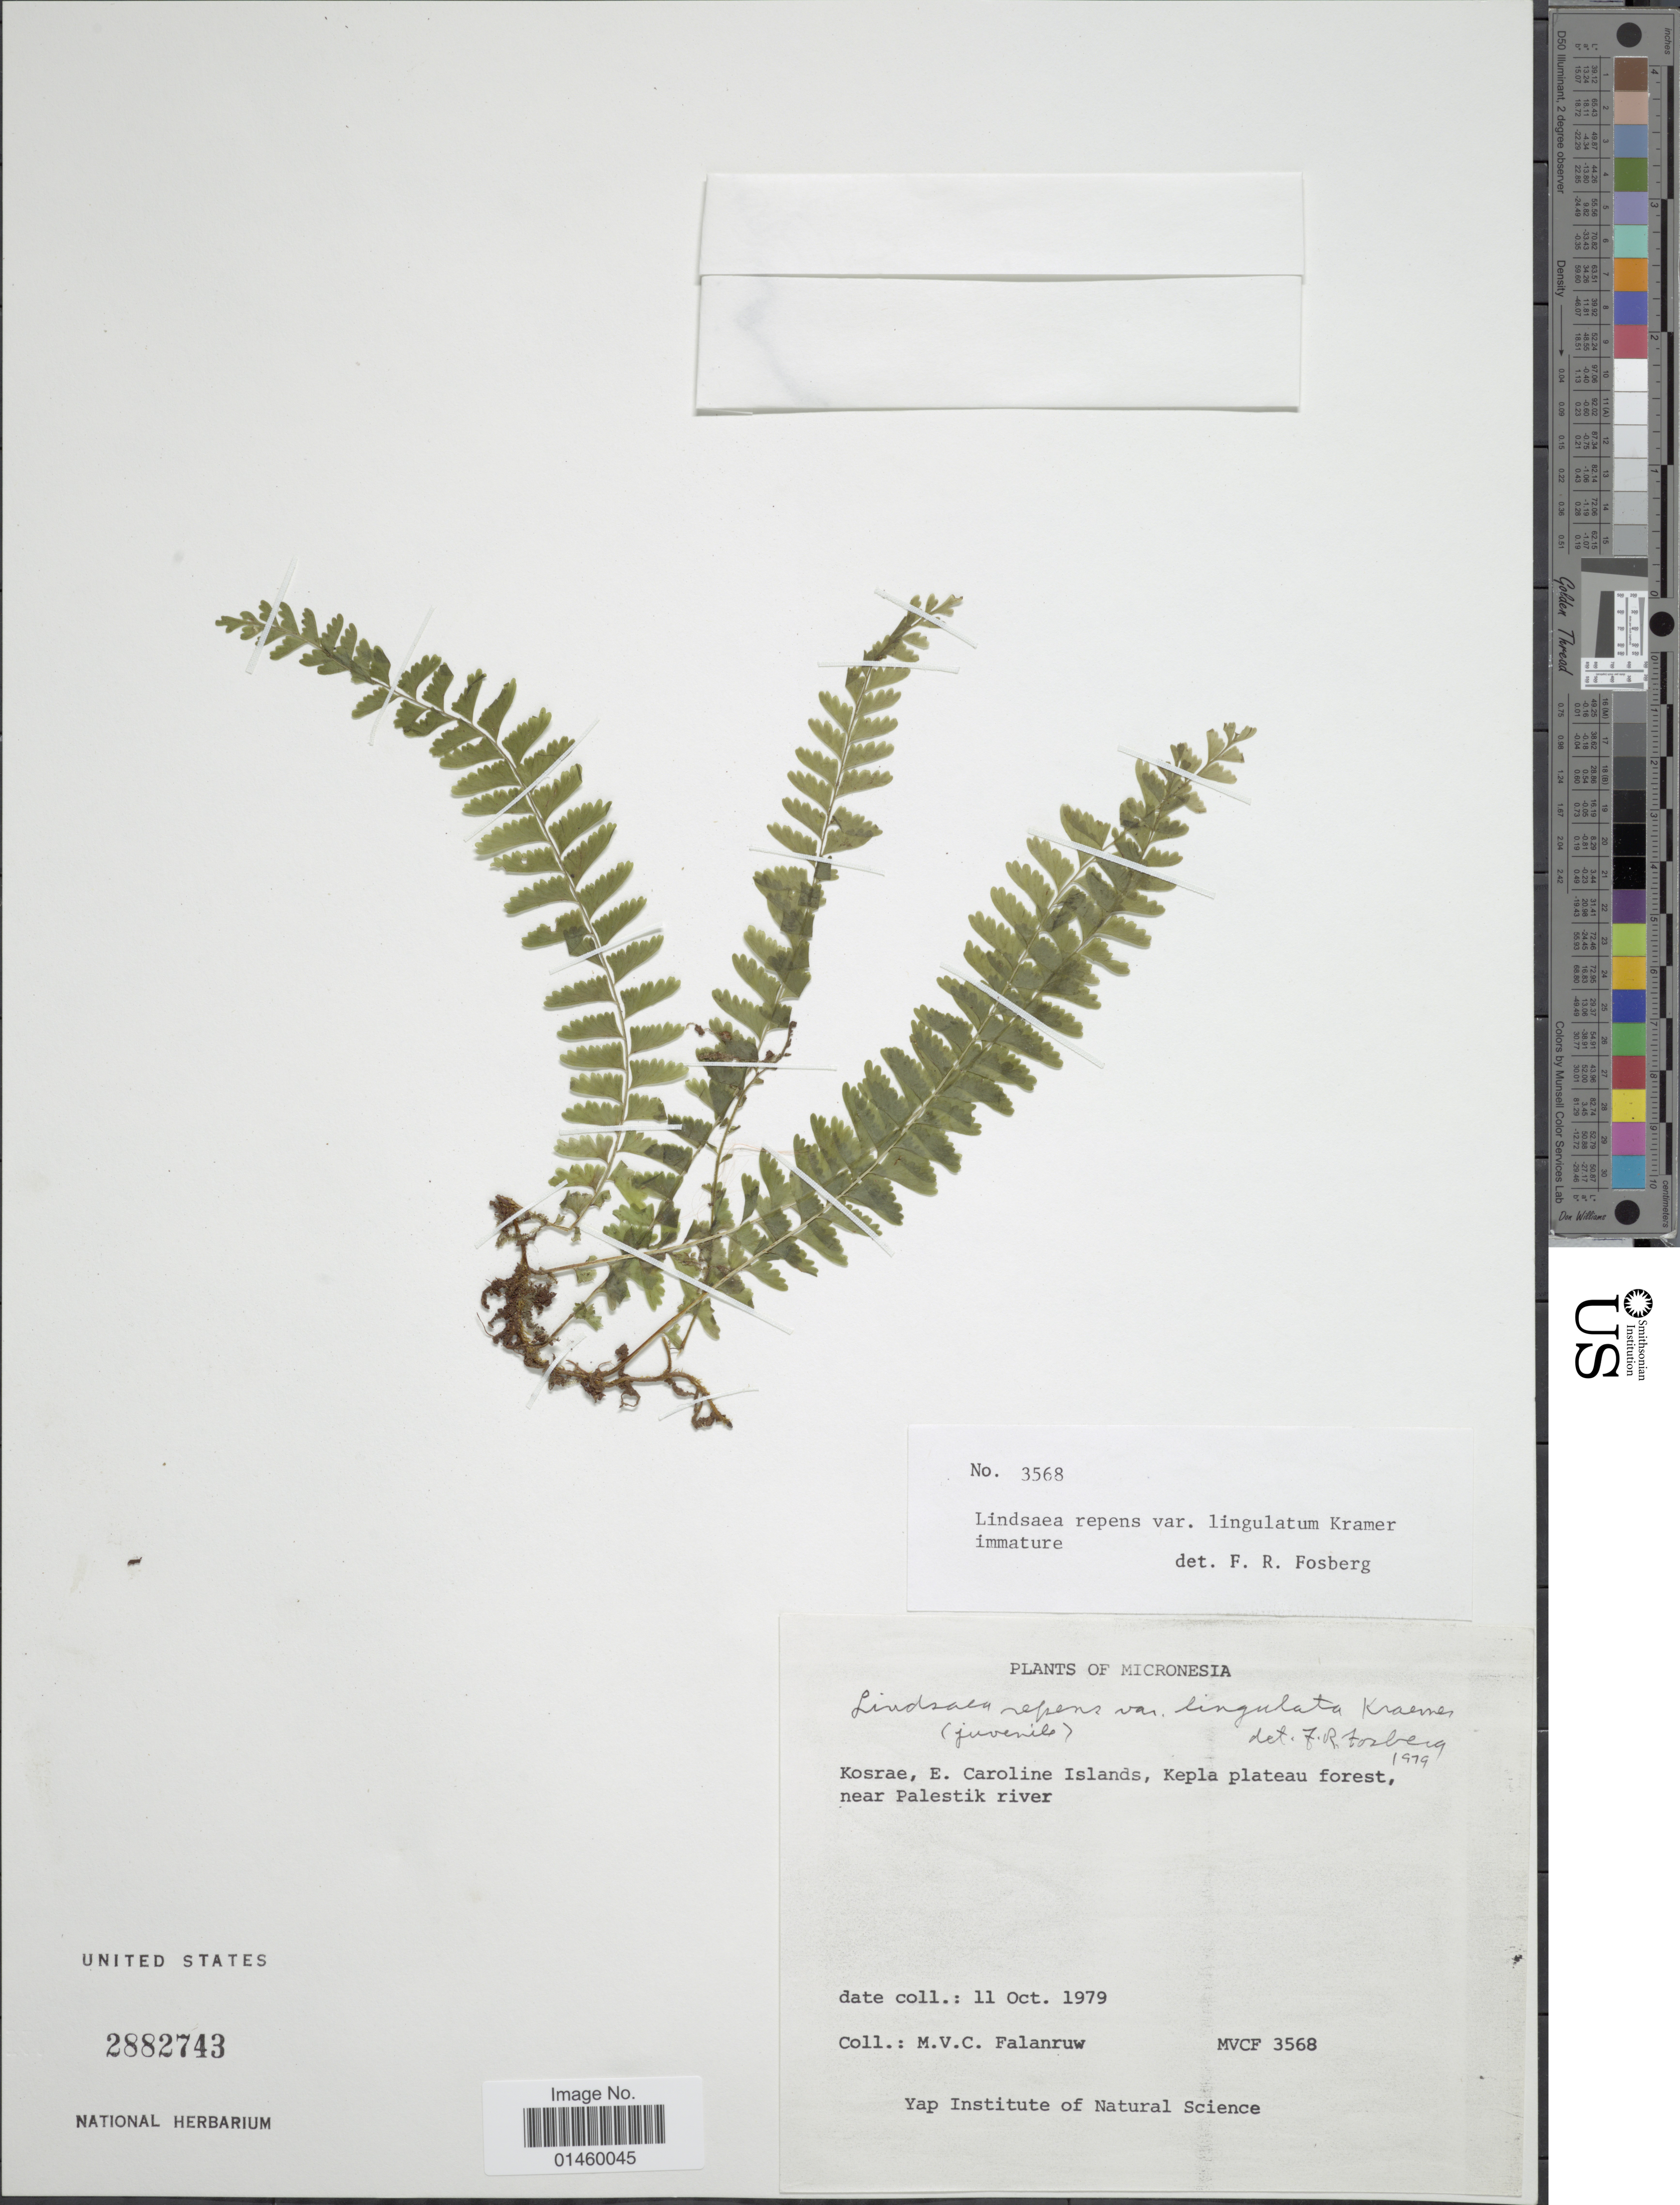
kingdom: Plantae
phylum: Tracheophyta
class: Polypodiopsida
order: Polypodiales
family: Lindsaeaceae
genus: Lindsaea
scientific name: Lindsaea repens var. lingulata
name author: K.U. Kramer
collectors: M. V. Falanruw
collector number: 3568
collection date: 1979-10-11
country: Micronesia, Federated States of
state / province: Kosrae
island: Kosrae [Kusaie]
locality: Micronesia. E. Caroline Islands, Kepla plateau forest, near Palestik river.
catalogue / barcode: US 2882743